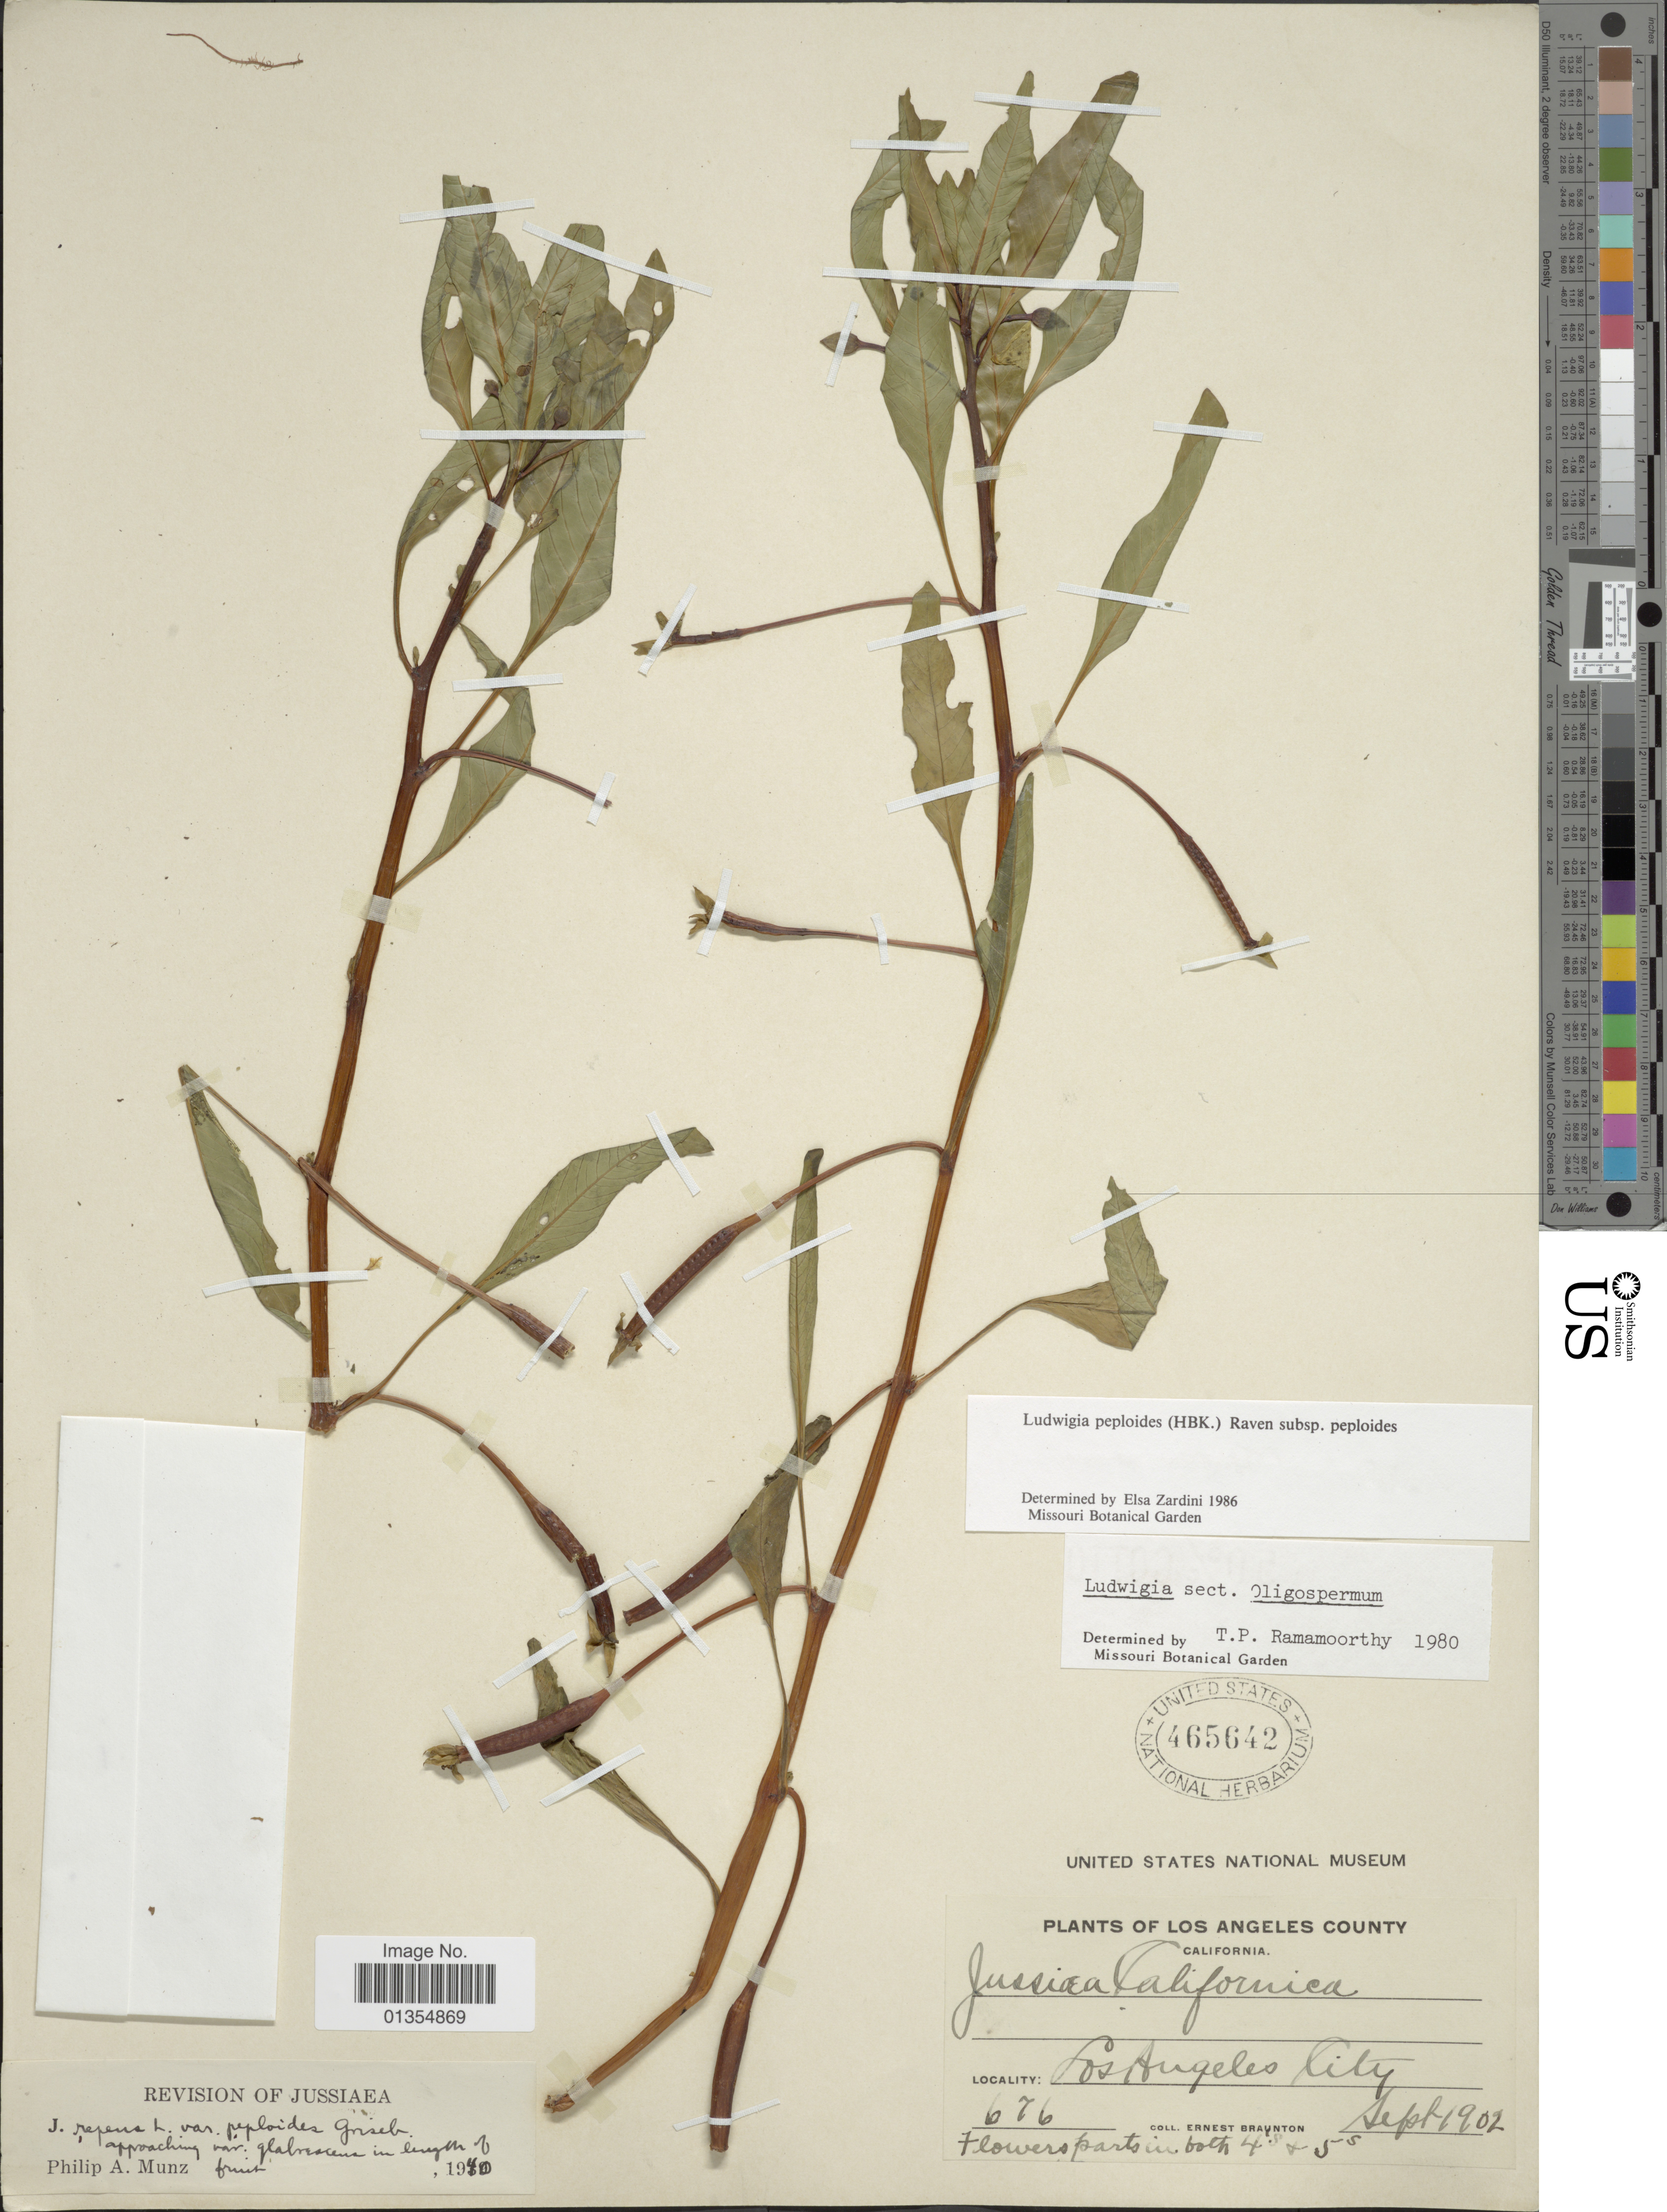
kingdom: Plantae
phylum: Tracheophyta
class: Magnoliopsida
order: Myrtales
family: Onagraceae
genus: Ludwigia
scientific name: Ludwigia peploides subsp. peploides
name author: (Kunth) P.H. Raven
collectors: E. Braunton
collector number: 676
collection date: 1902-09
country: United States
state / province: California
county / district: Los Angeles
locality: Los Angeles County, Los Angeles City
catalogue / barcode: US 465642